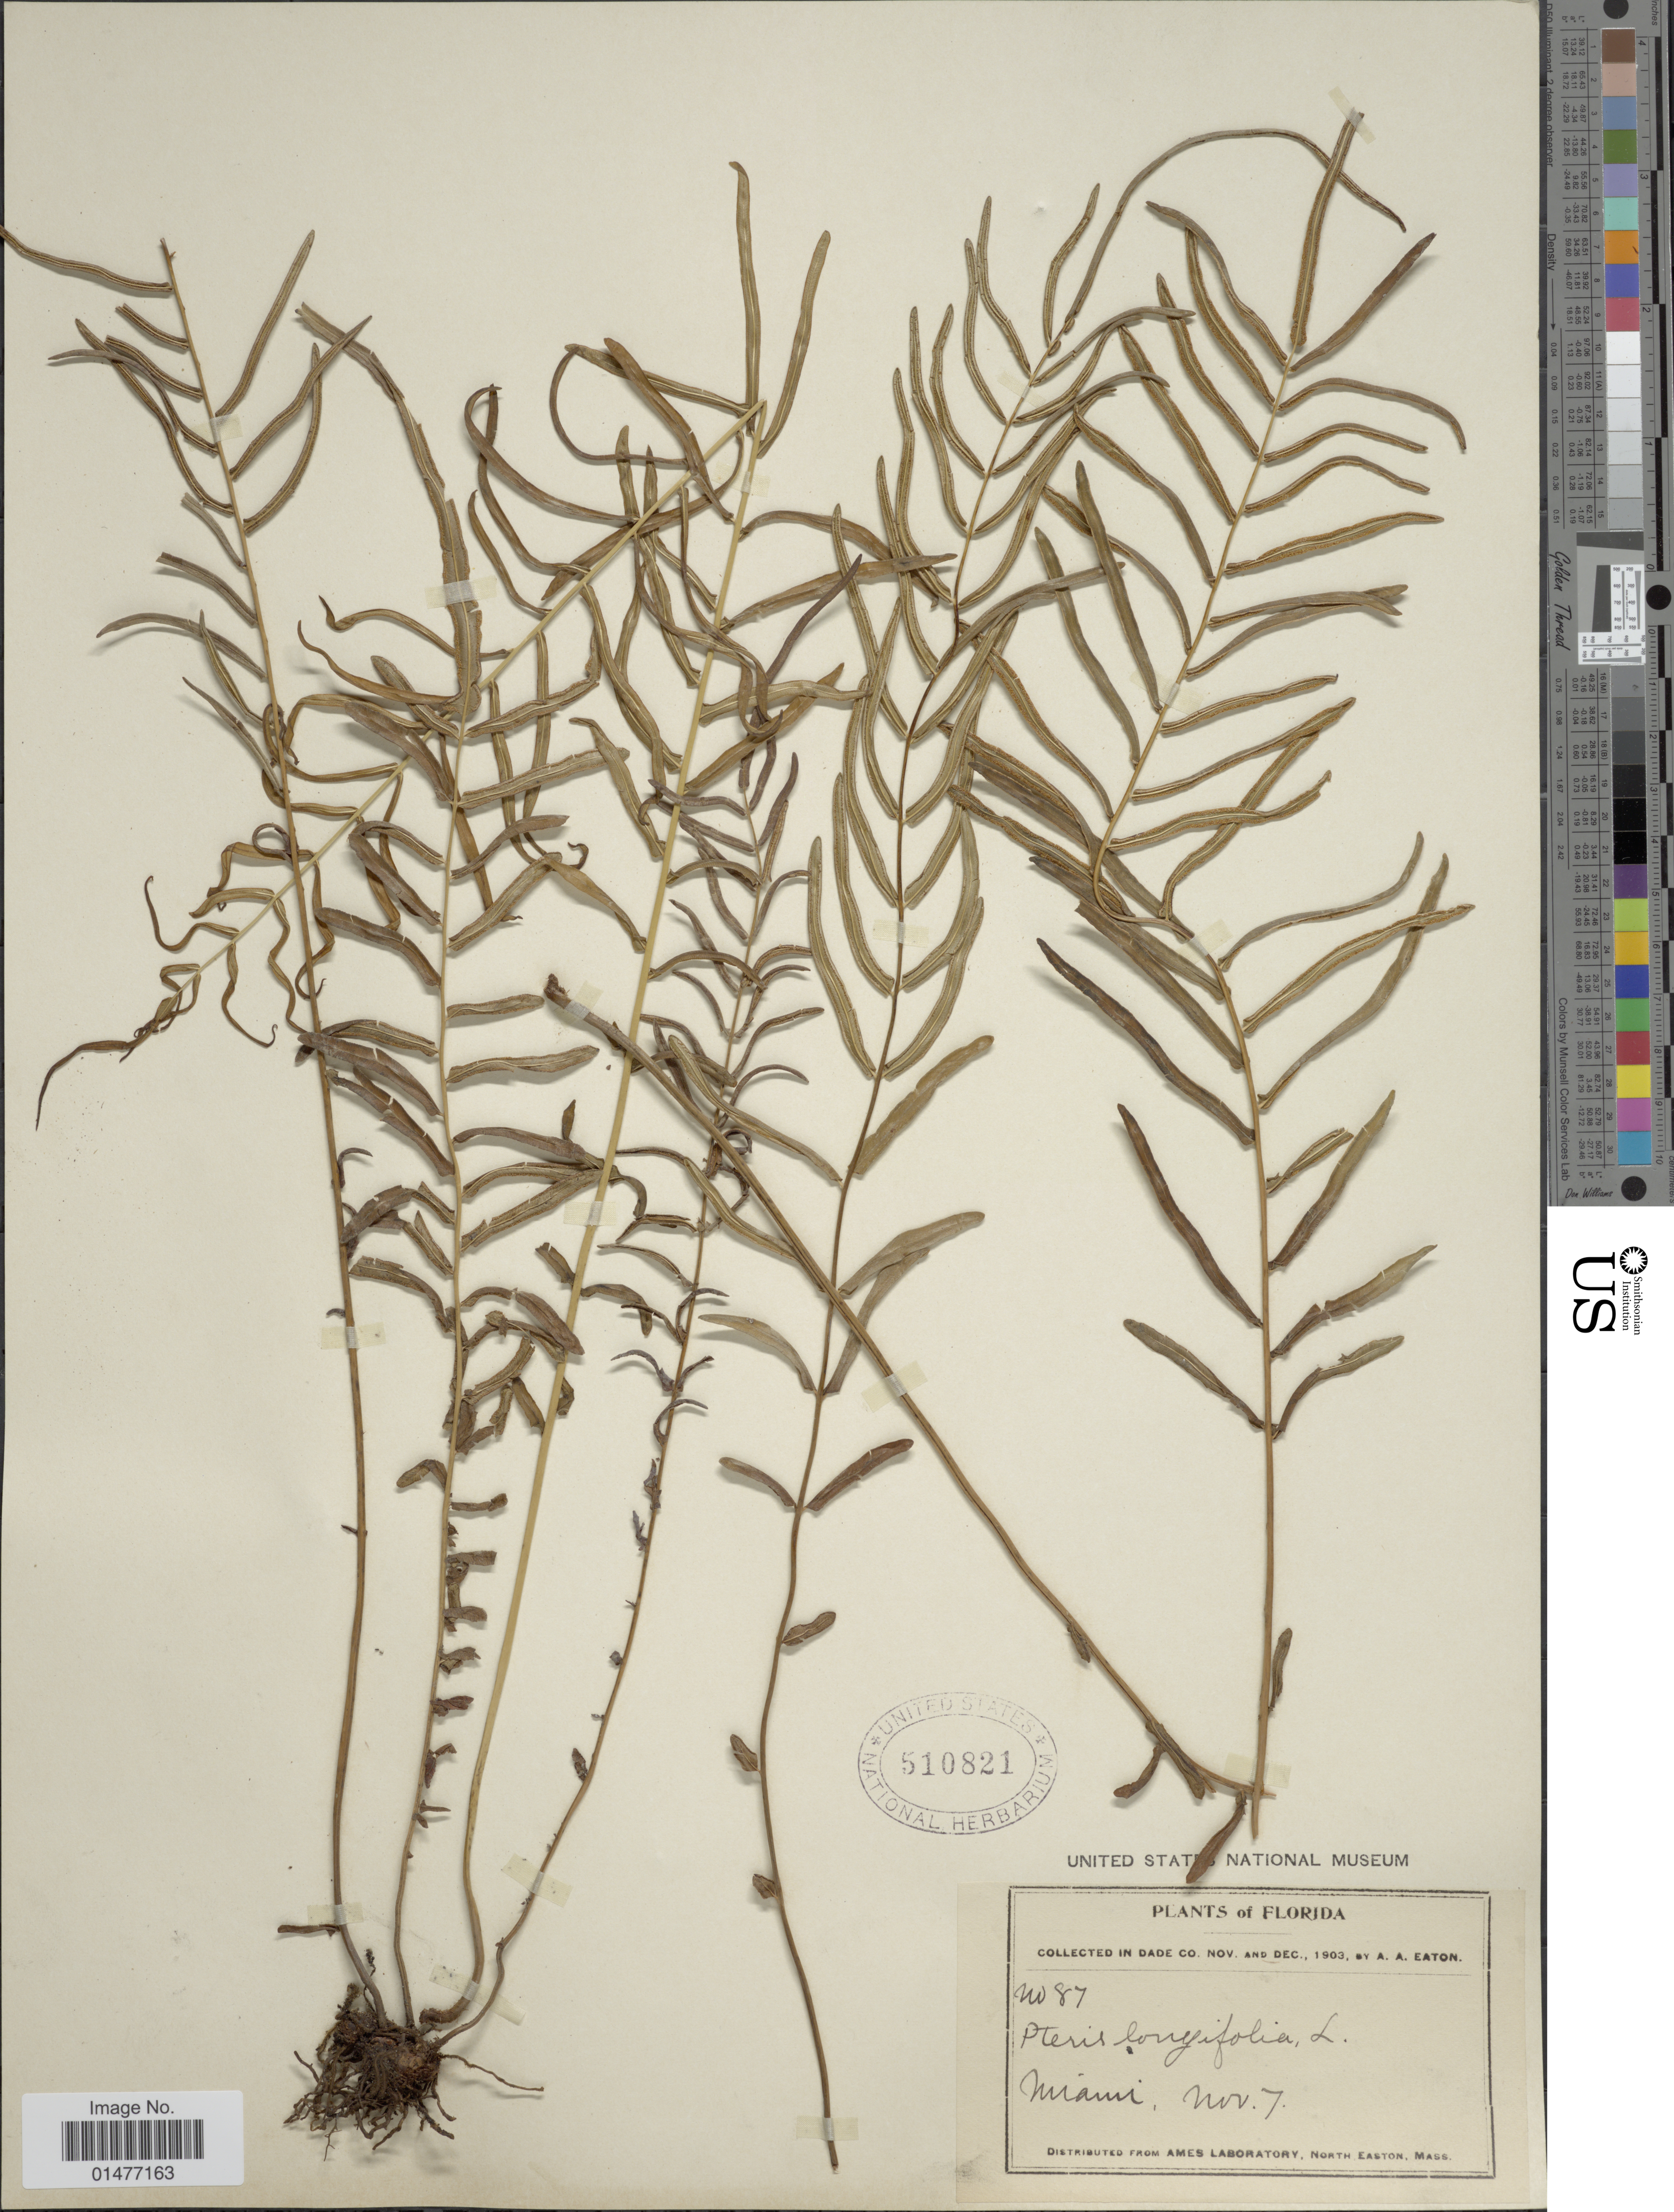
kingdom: Plantae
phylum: Tracheophyta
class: Polypodiopsida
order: Polypodiales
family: Pteridaceae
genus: Pteris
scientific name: Pteris bahamenis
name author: (J. Agardh) Fée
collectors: A. A. Eaton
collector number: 87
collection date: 1903-11-07/1903-12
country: United States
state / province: Florida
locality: Florida, Miami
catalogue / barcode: US 510821